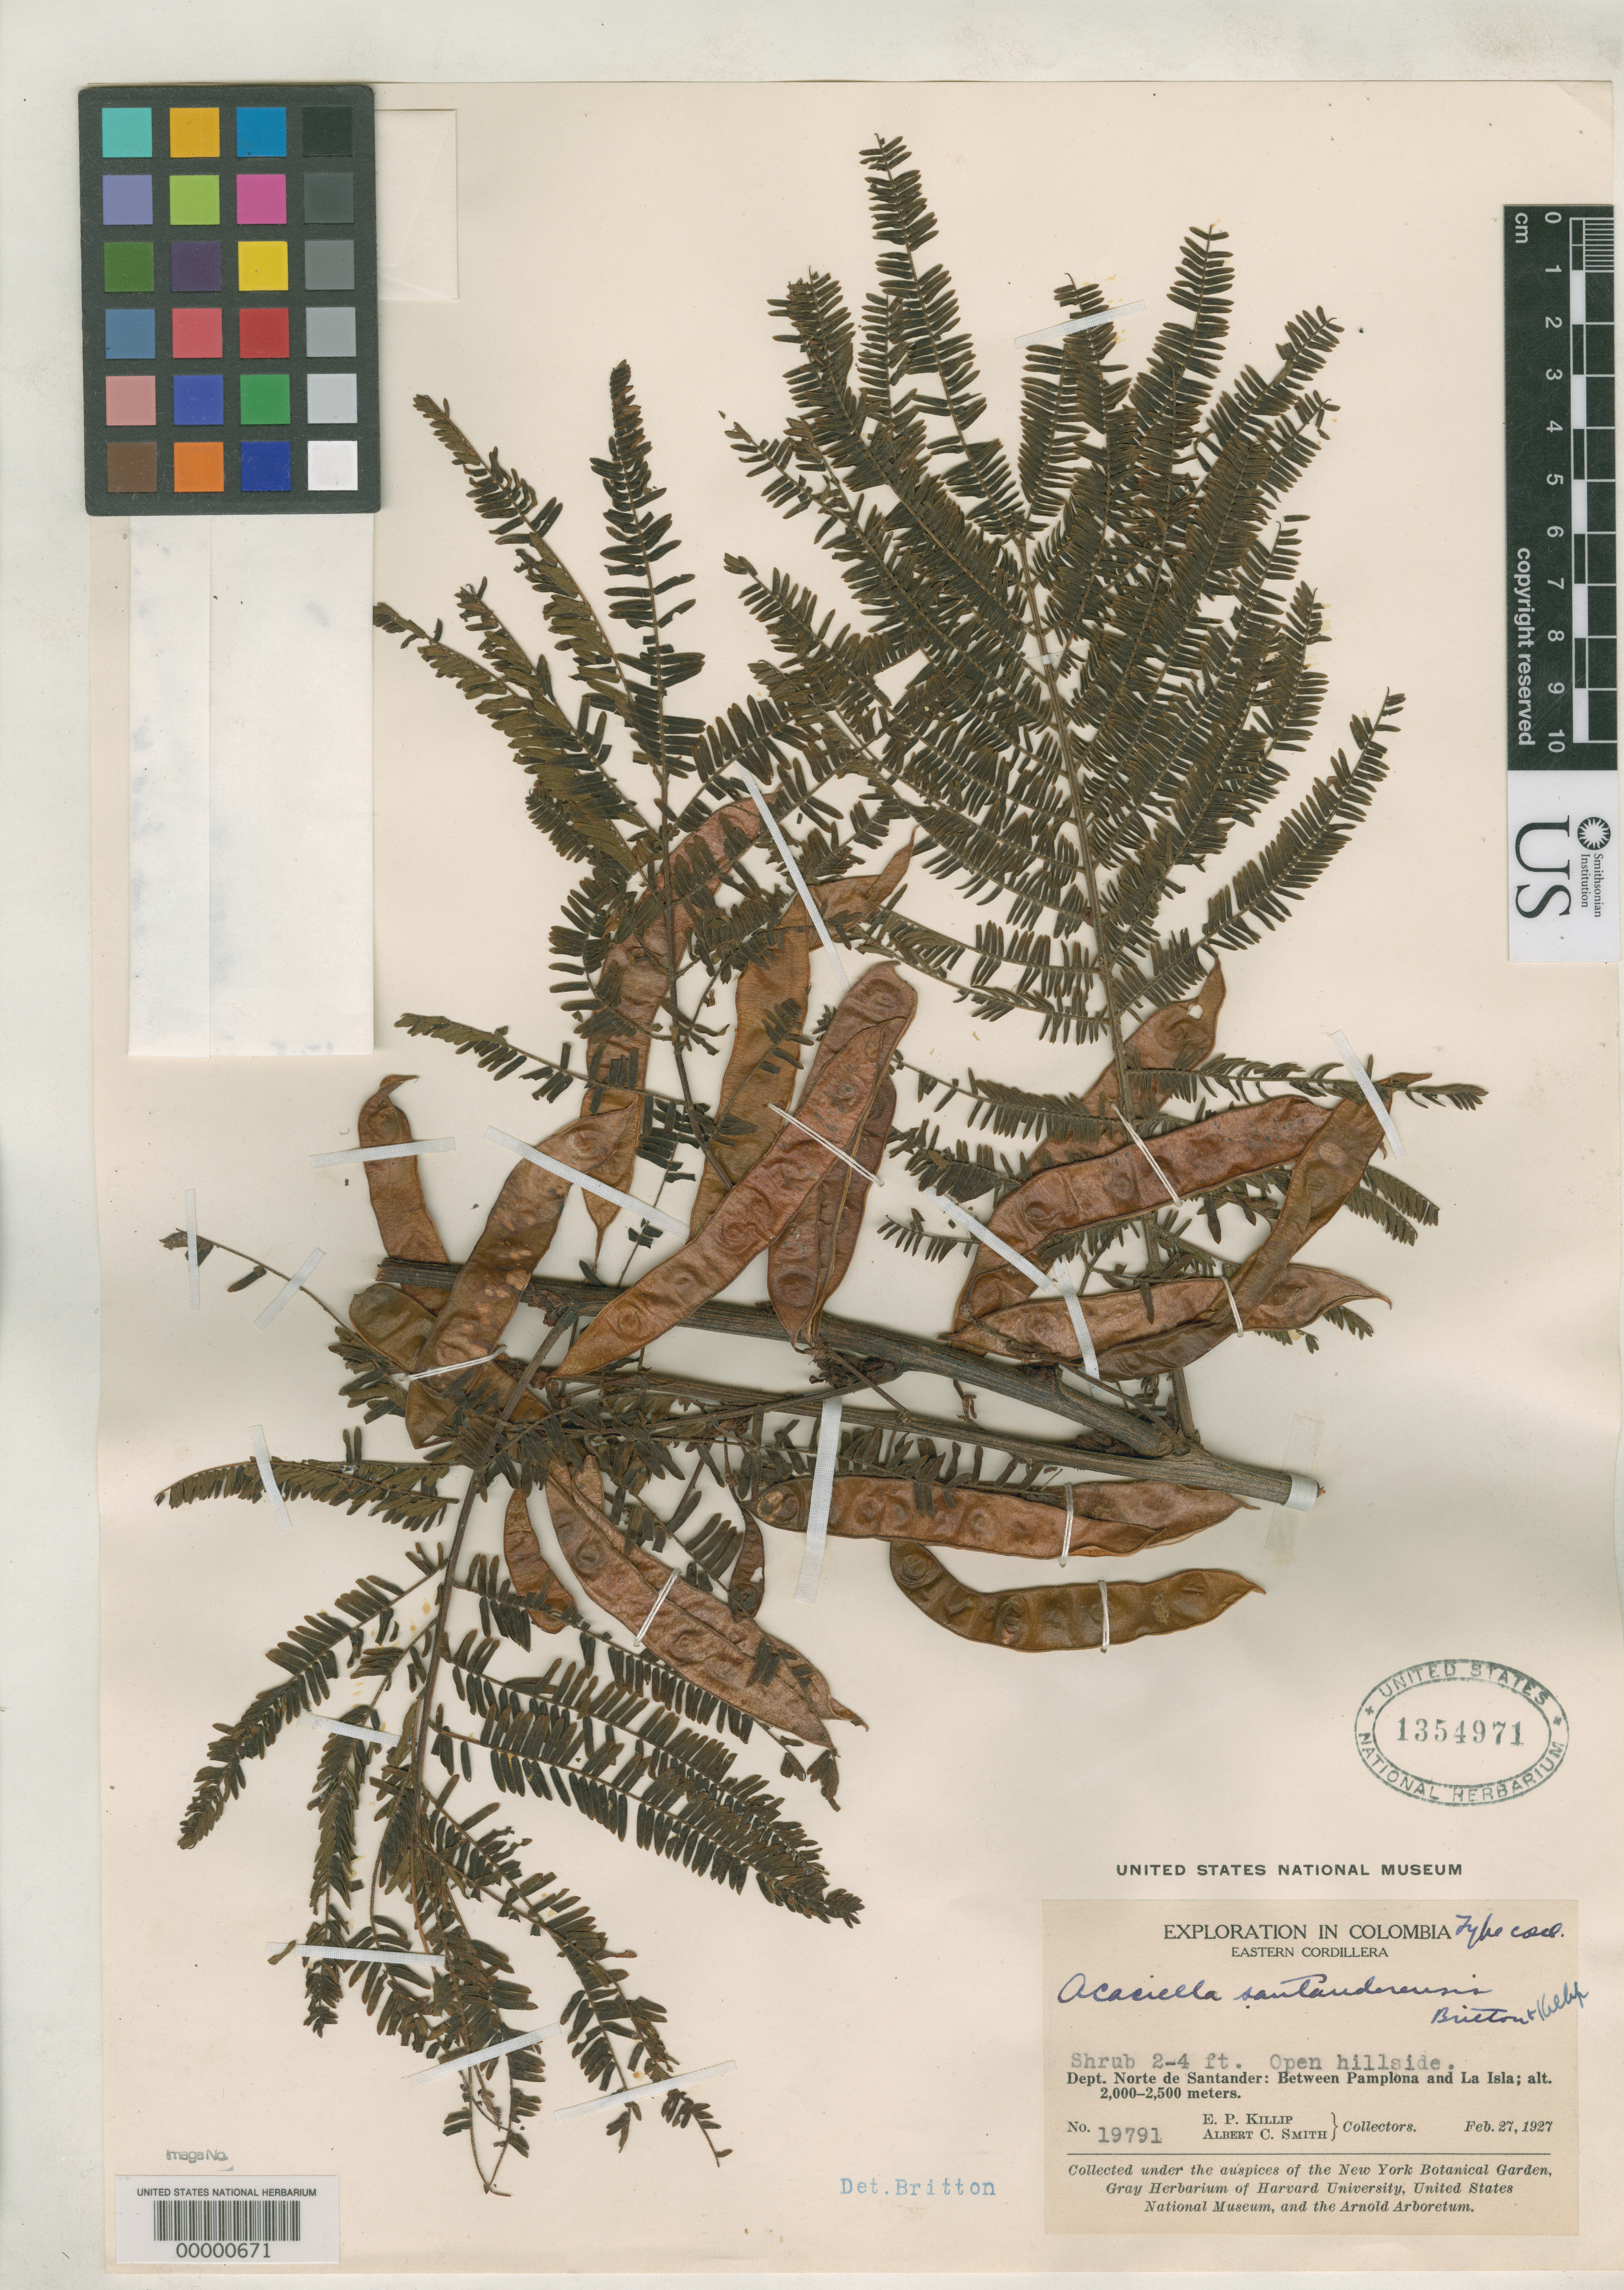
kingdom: Plantae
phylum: Tracheophyta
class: Magnoliopsida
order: Fabales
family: Fabaceae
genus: Acaciella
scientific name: Acaciella santanderensis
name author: Britton & Killip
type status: Isotype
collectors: E. P. Killip & A. C. Smith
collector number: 19791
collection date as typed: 27 Feb 1927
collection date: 1927-02-27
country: Colombia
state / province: Norte de Santander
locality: Between Pamplona & La Isla.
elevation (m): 2000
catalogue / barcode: US 1354971